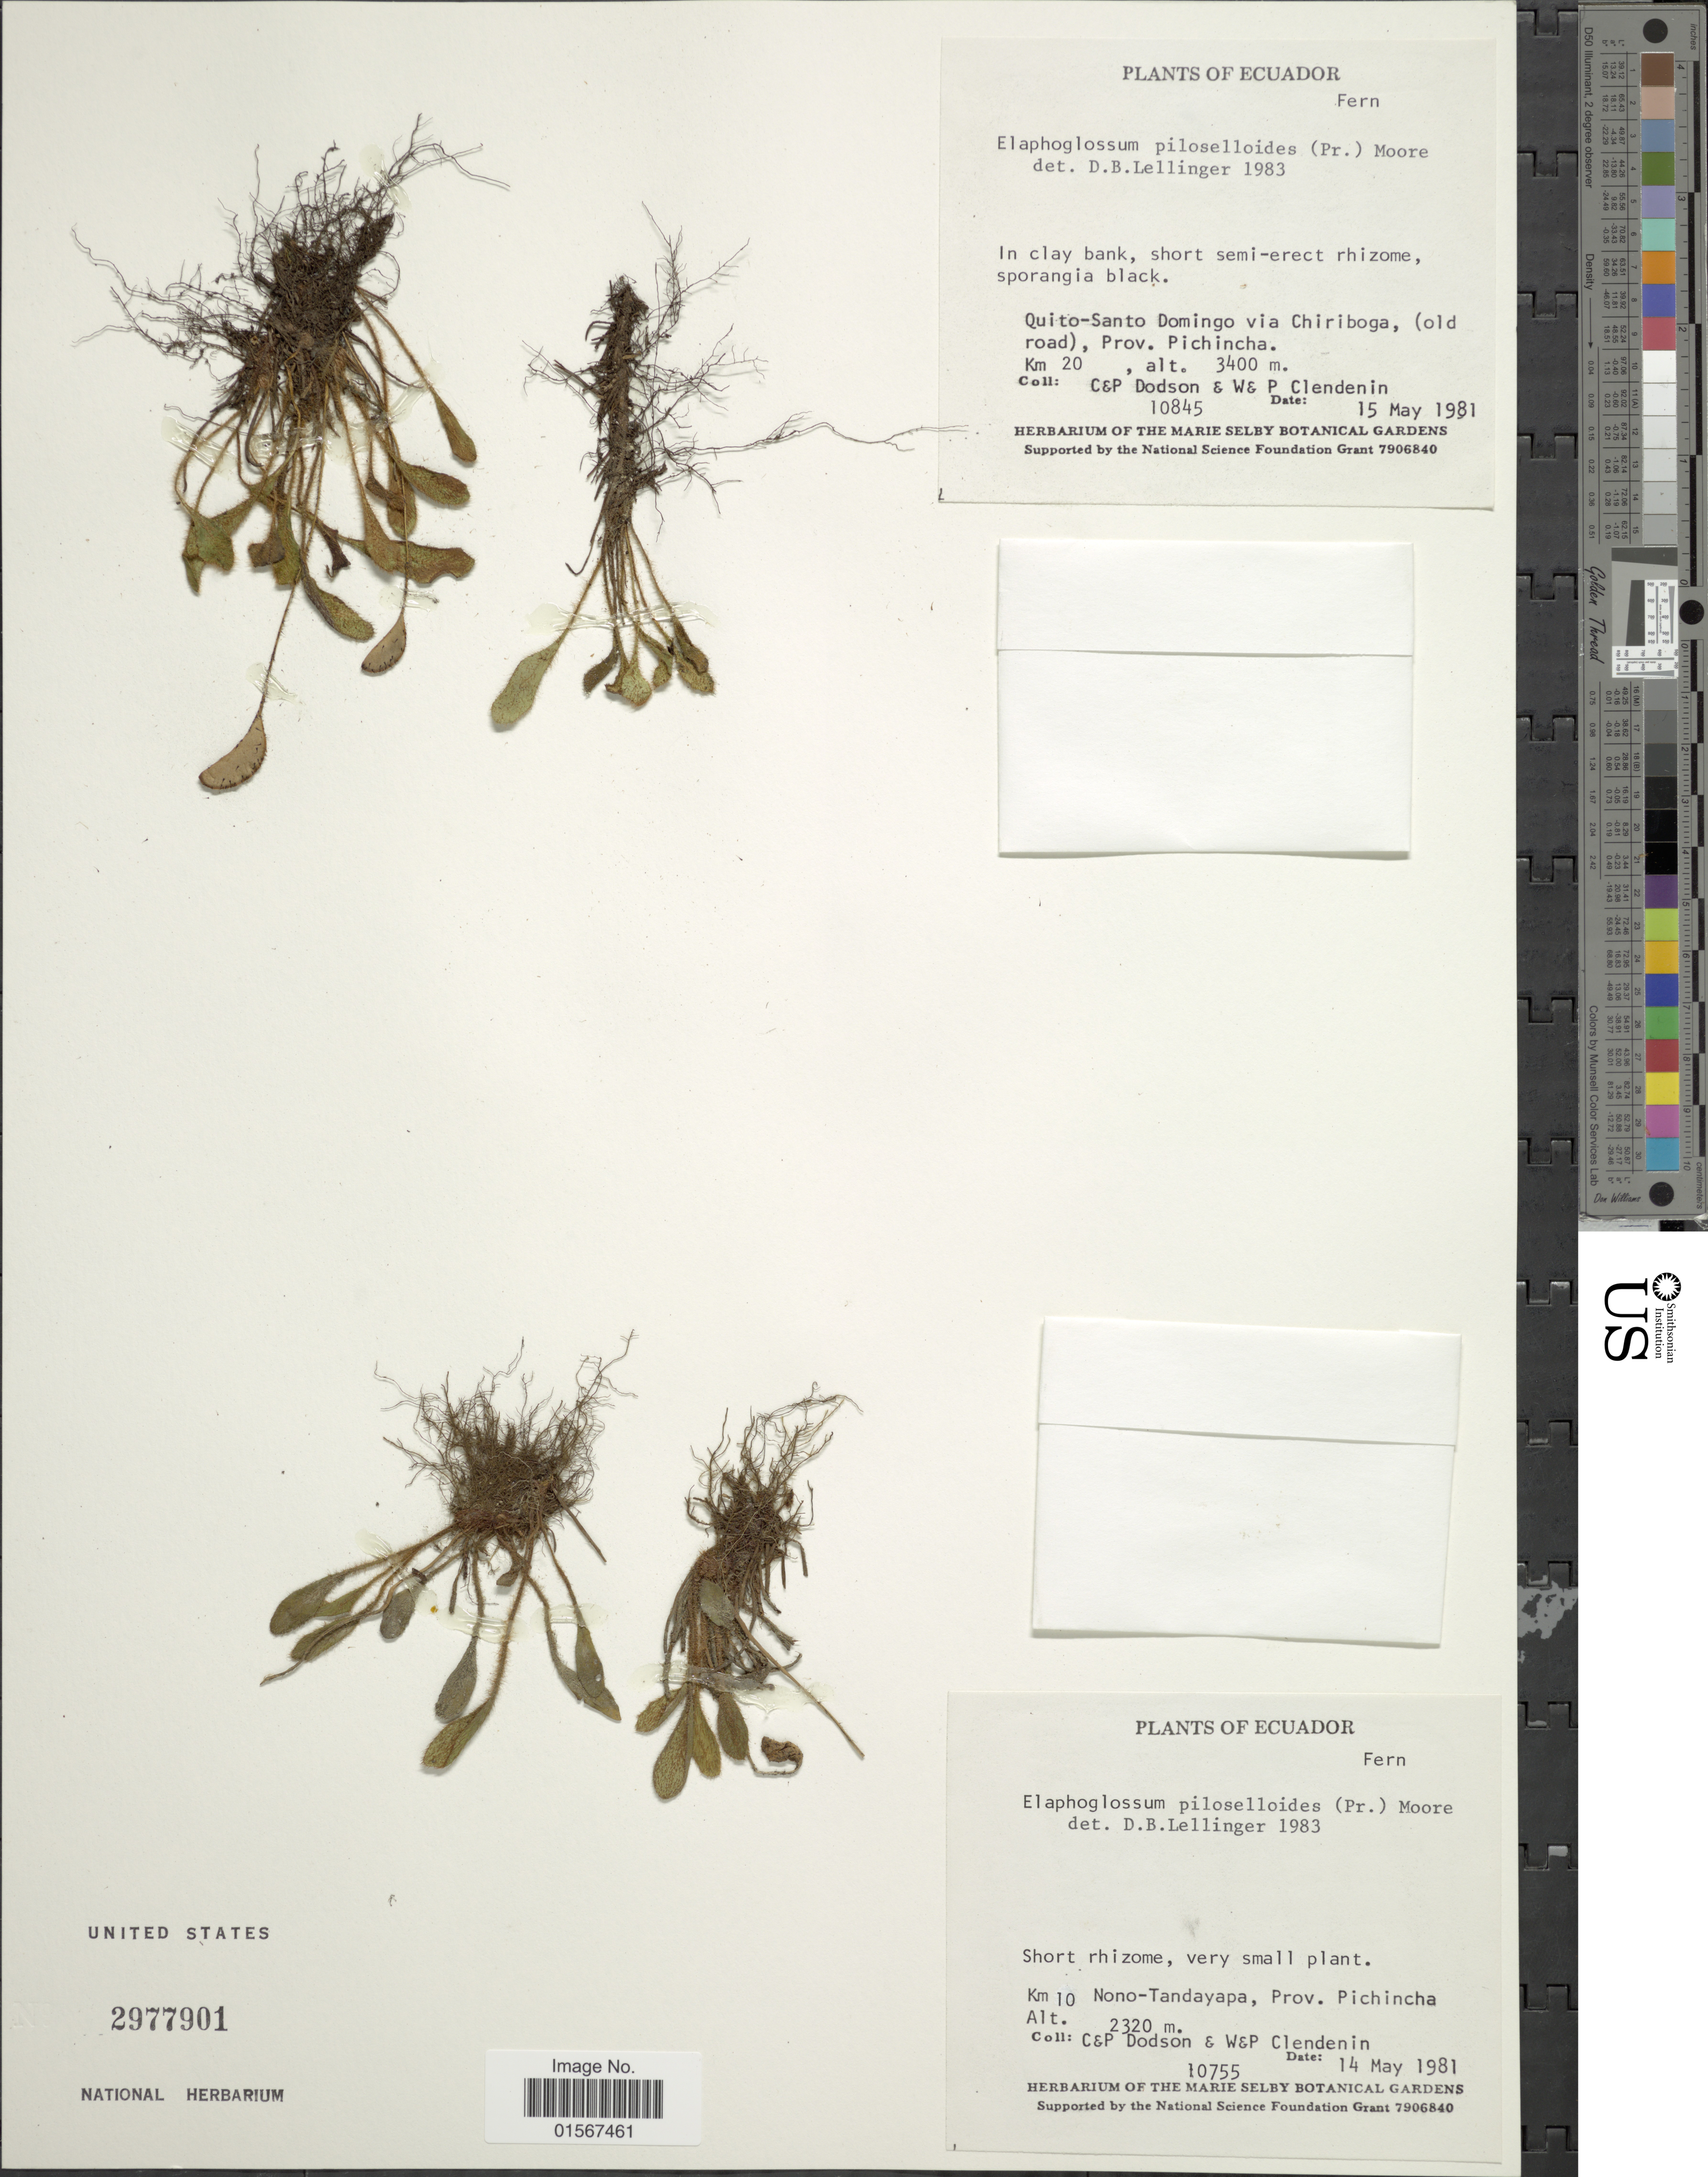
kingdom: Plantae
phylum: Tracheophyta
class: Polypodiopsida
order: Polypodiales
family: Dryopteridaceae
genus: Elaphoglossum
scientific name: Elaphoglossum piloselloides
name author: (C. Presl) T. Moore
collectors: C. Dodson, P. M. Dodson, W. Clendenin & P. Clendenin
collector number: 10845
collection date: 1981-05-15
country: Ecuador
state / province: Pichincha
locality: Quito-Santo Domingo via Chiriboga, (old road), Prov. Pichincha, km 20.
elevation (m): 3400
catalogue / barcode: US 2977901-2